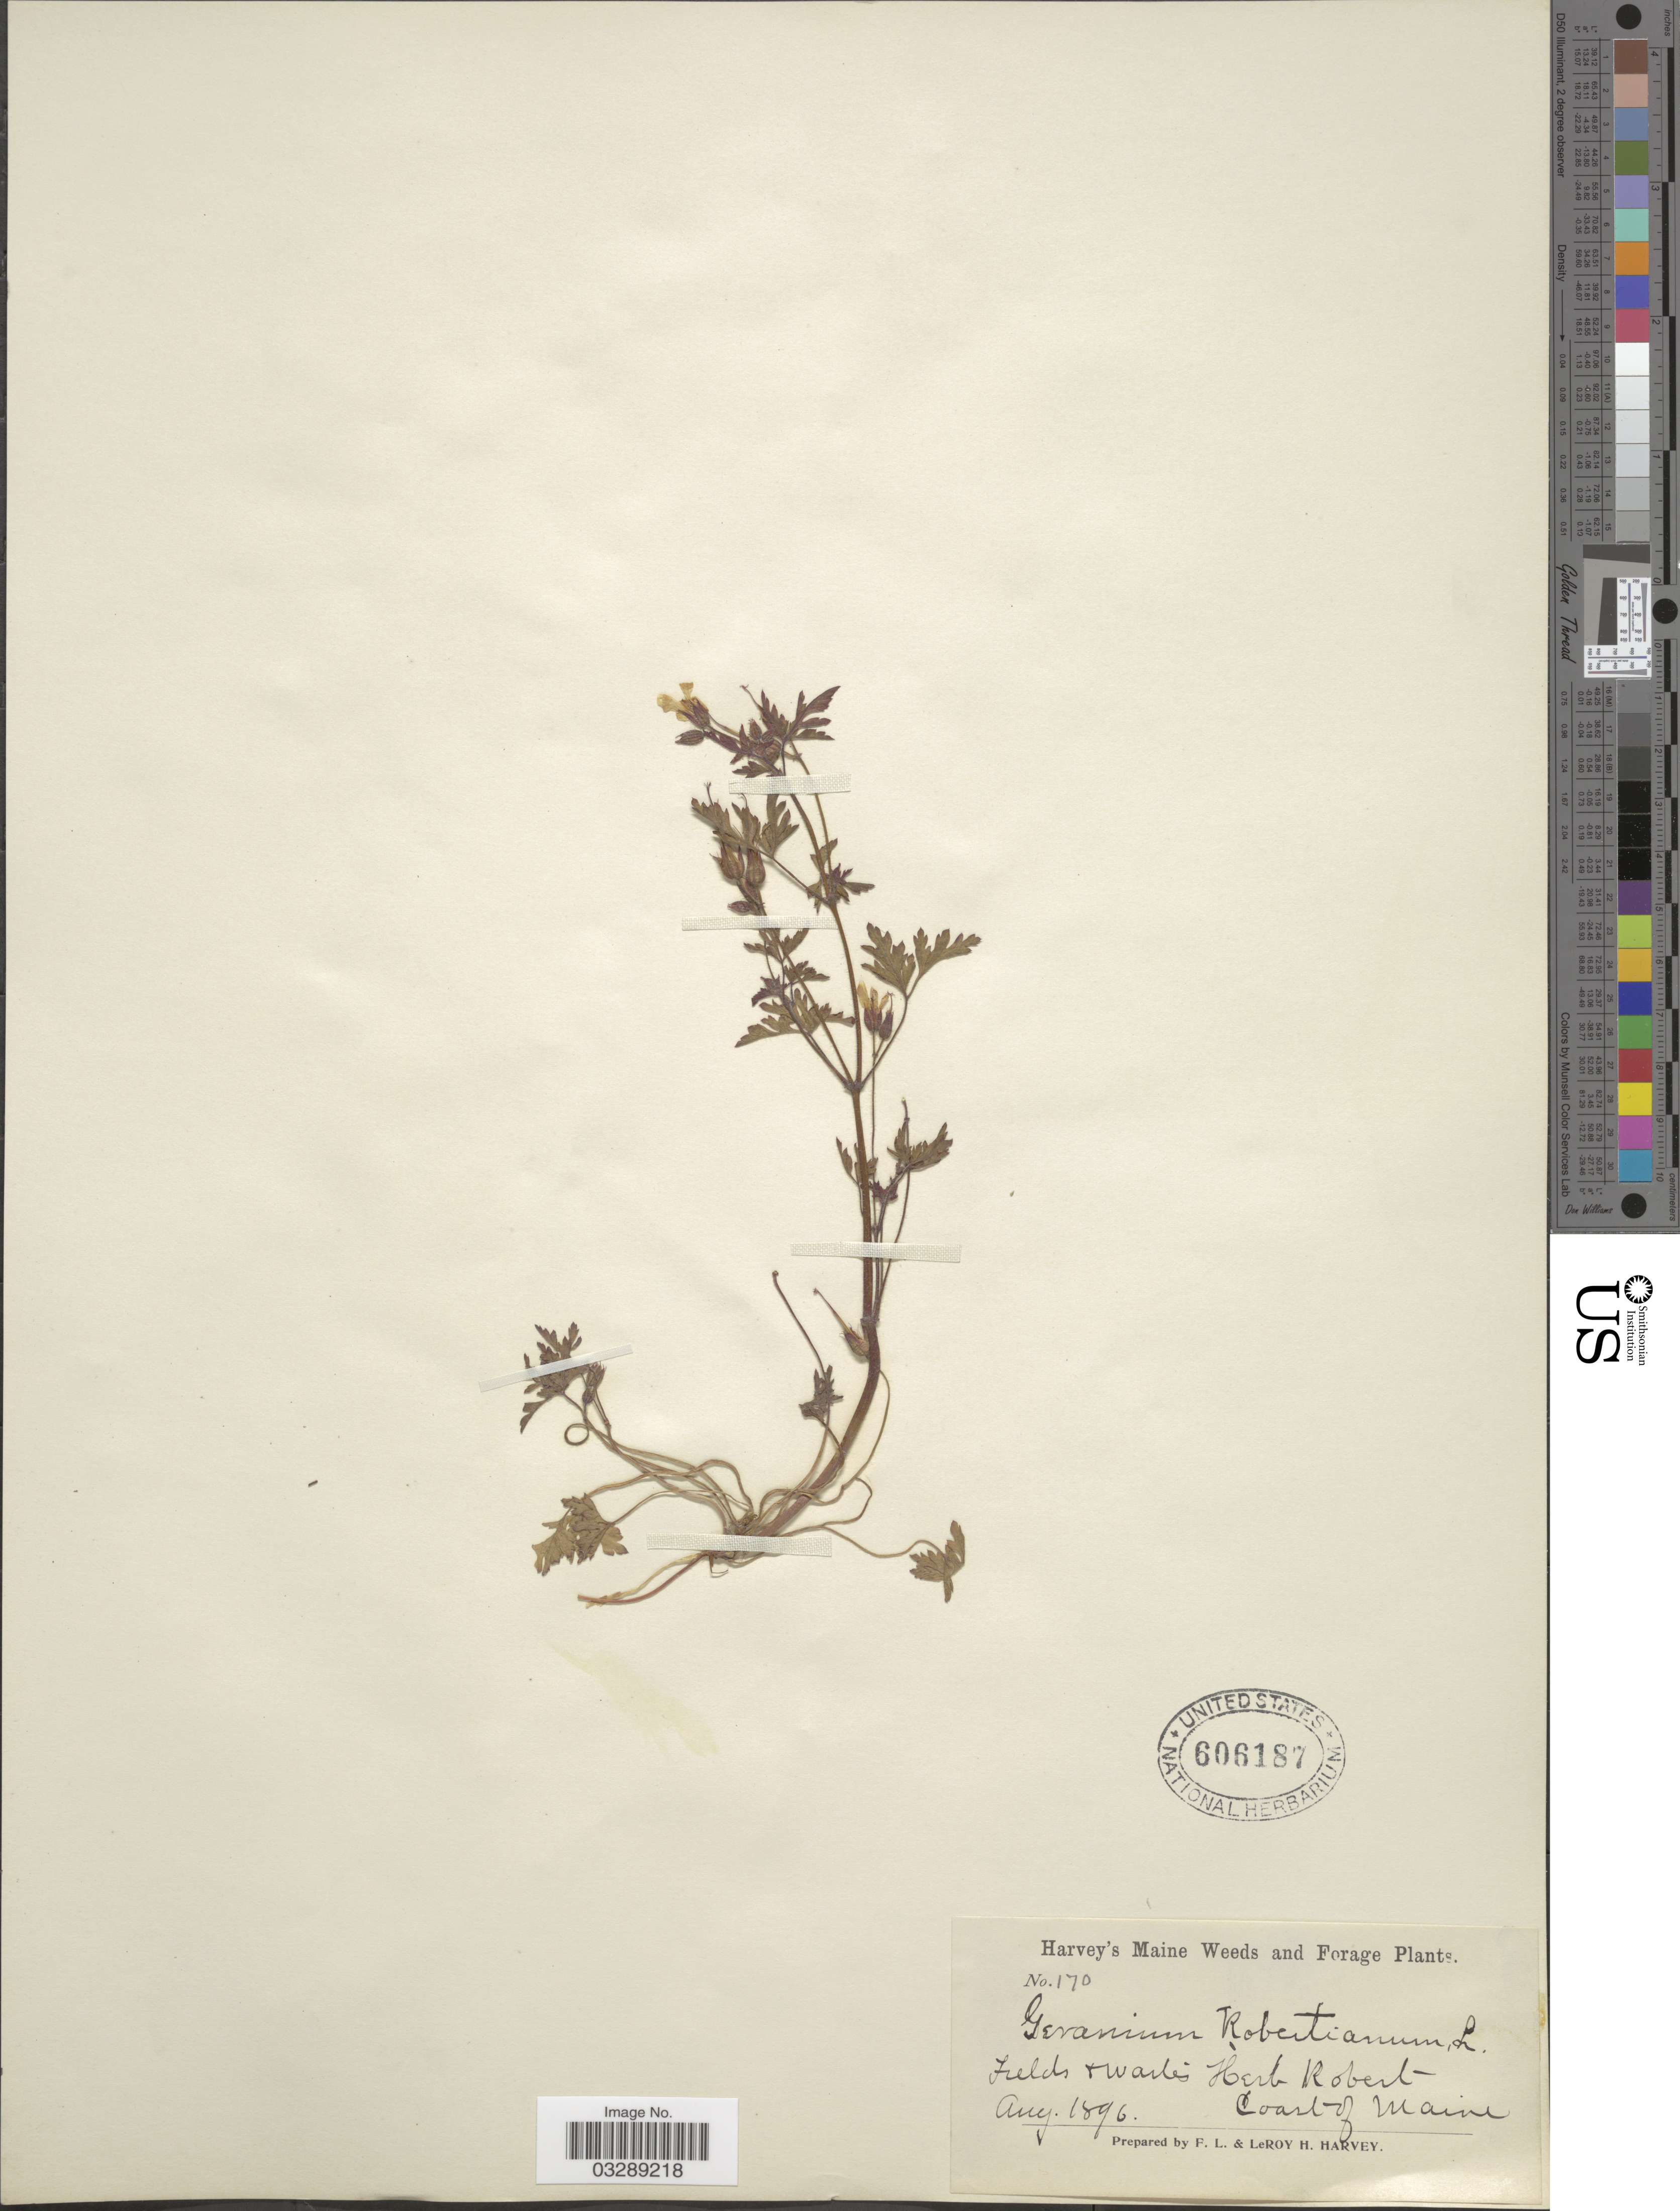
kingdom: Plantae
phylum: Tracheophyta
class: Magnoliopsida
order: Geraniales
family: Geraniaceae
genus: Geranium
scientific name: Geranium robertianum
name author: L.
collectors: F. L. Harvey & L. H. Harvey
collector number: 170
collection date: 1896-08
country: United States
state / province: Maine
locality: Coast of Maine.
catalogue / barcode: US 606187